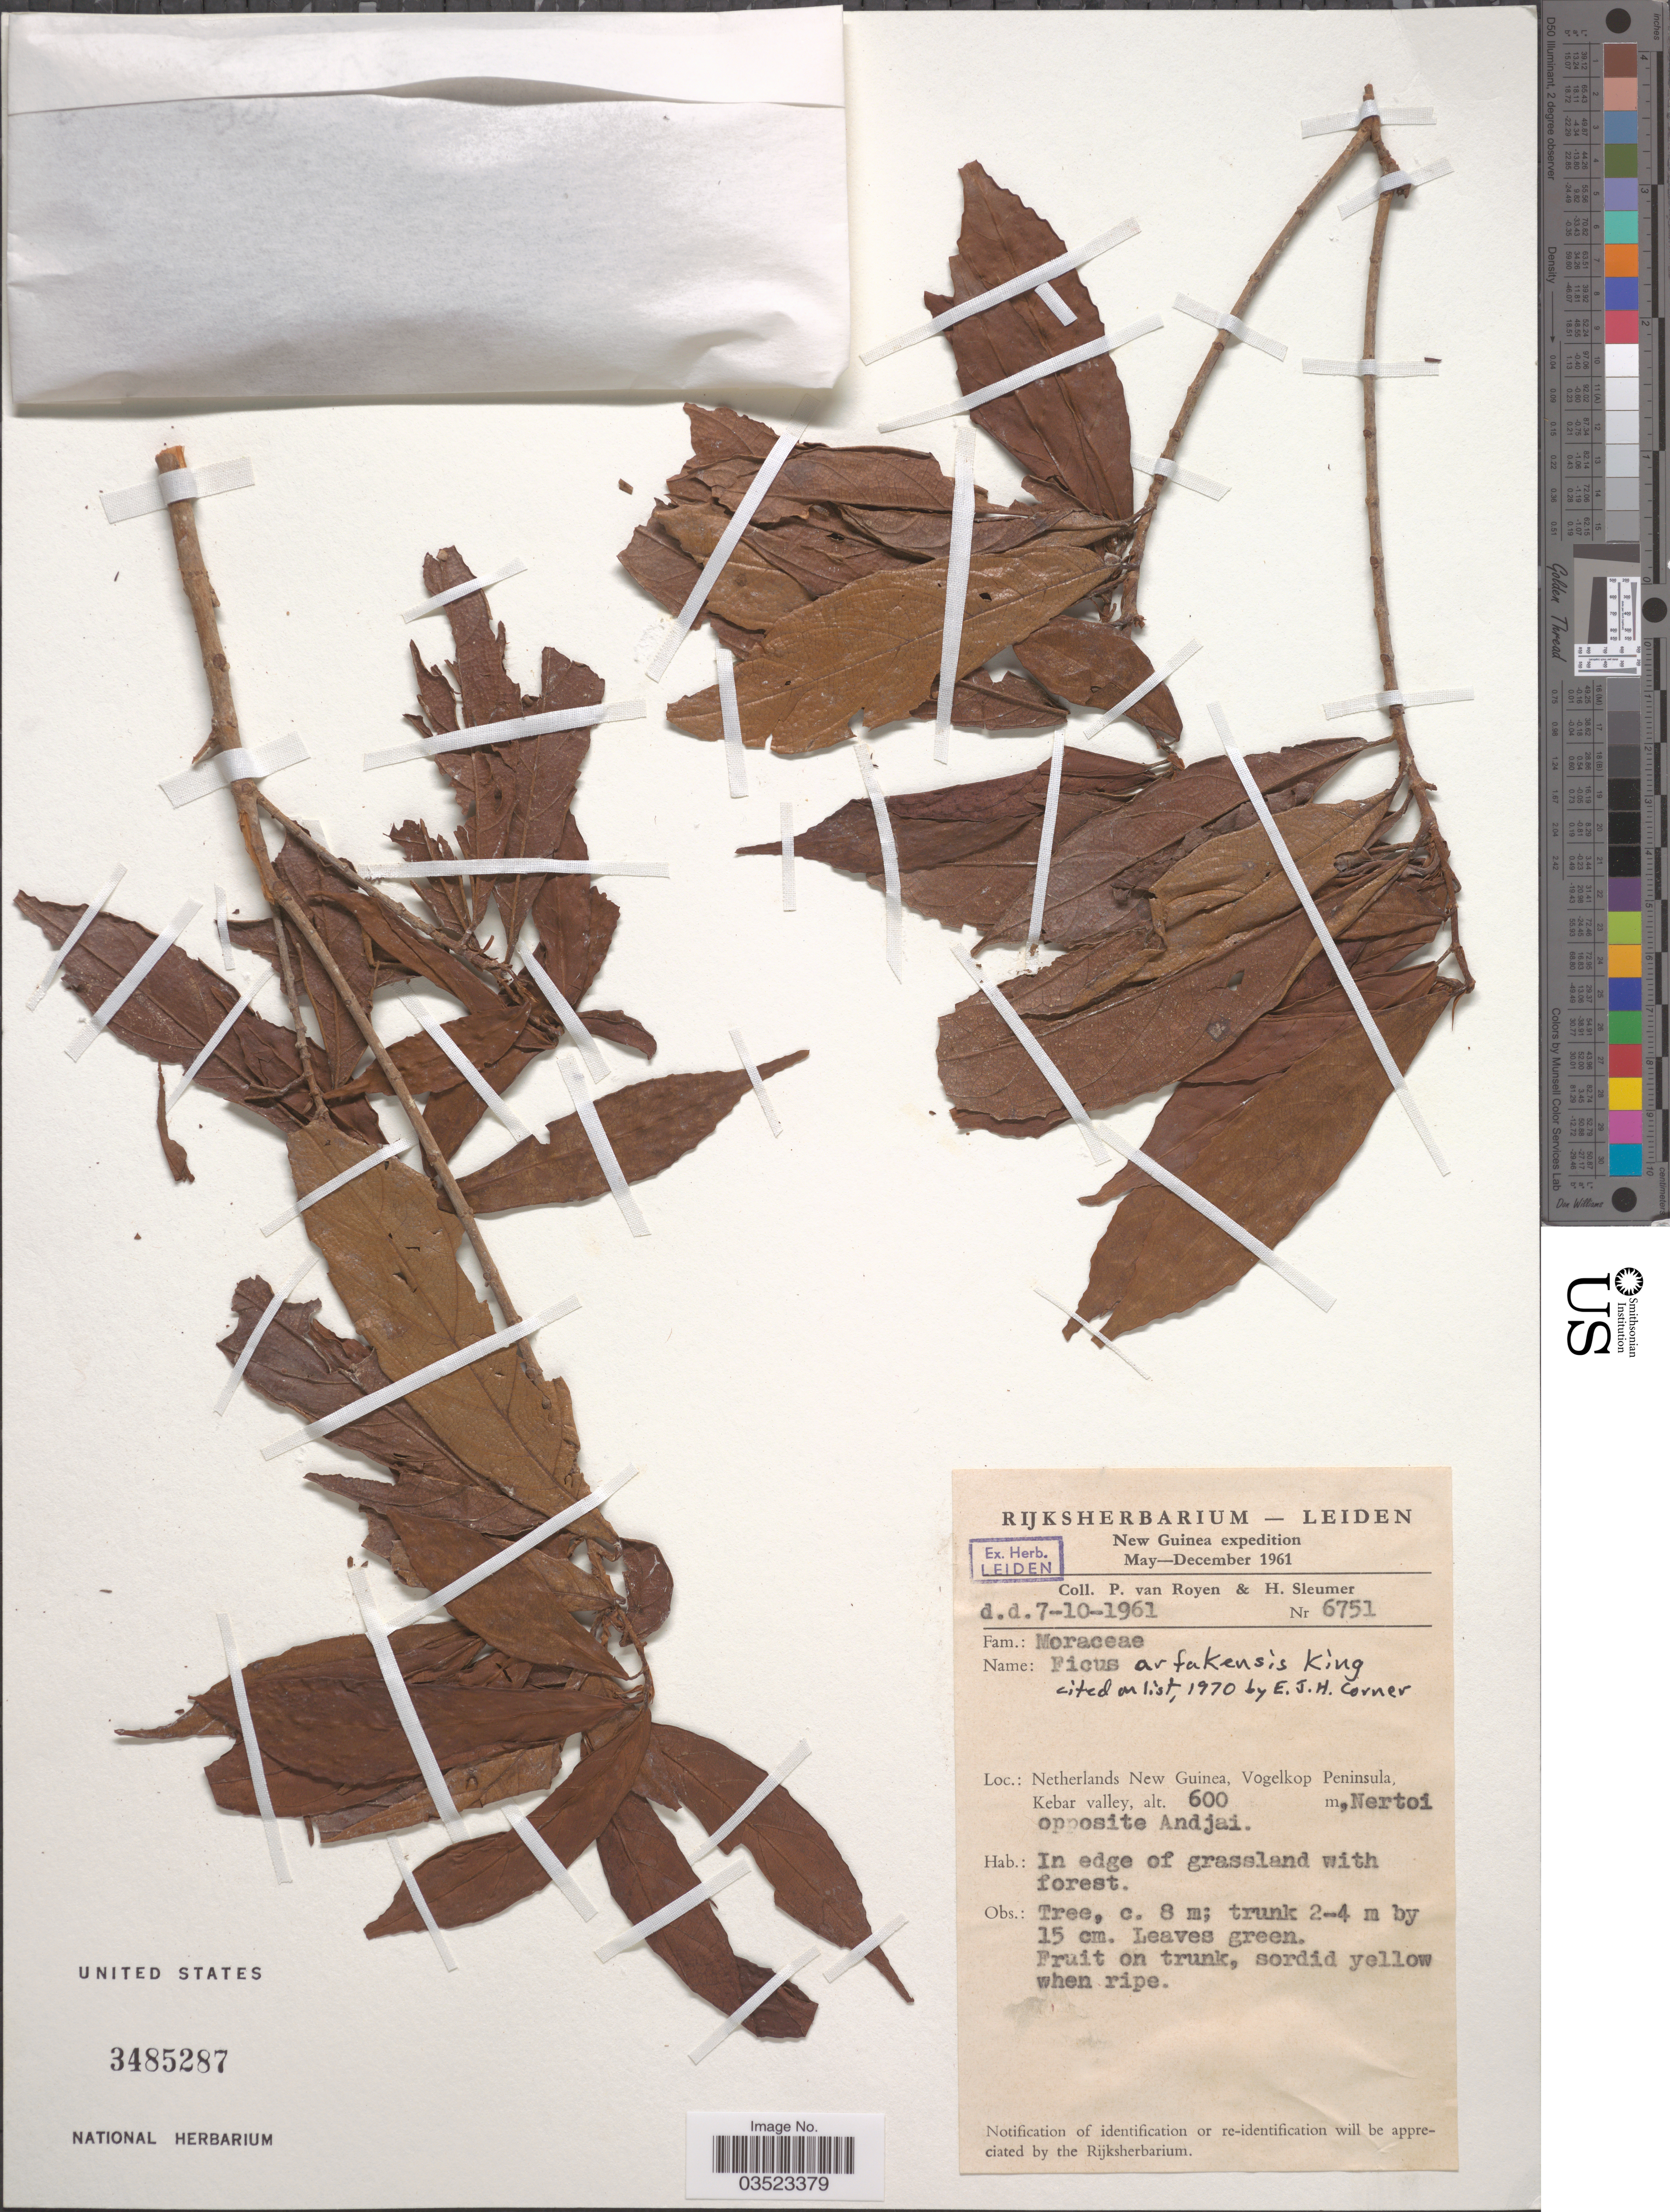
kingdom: Plantae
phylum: Tracheophyta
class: Magnoliopsida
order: Rosales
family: Moraceae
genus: Ficus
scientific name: Ficus arfakensis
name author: R.M. King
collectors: P. van Royen & H. O. Sleumer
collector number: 6751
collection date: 1961-10-07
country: Indonesia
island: New Guinea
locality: Netherlands New Guinea, Vogelkop Peninsula, Kebar valley, Nertoi opposite Andjai.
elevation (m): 600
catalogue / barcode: US 3485287